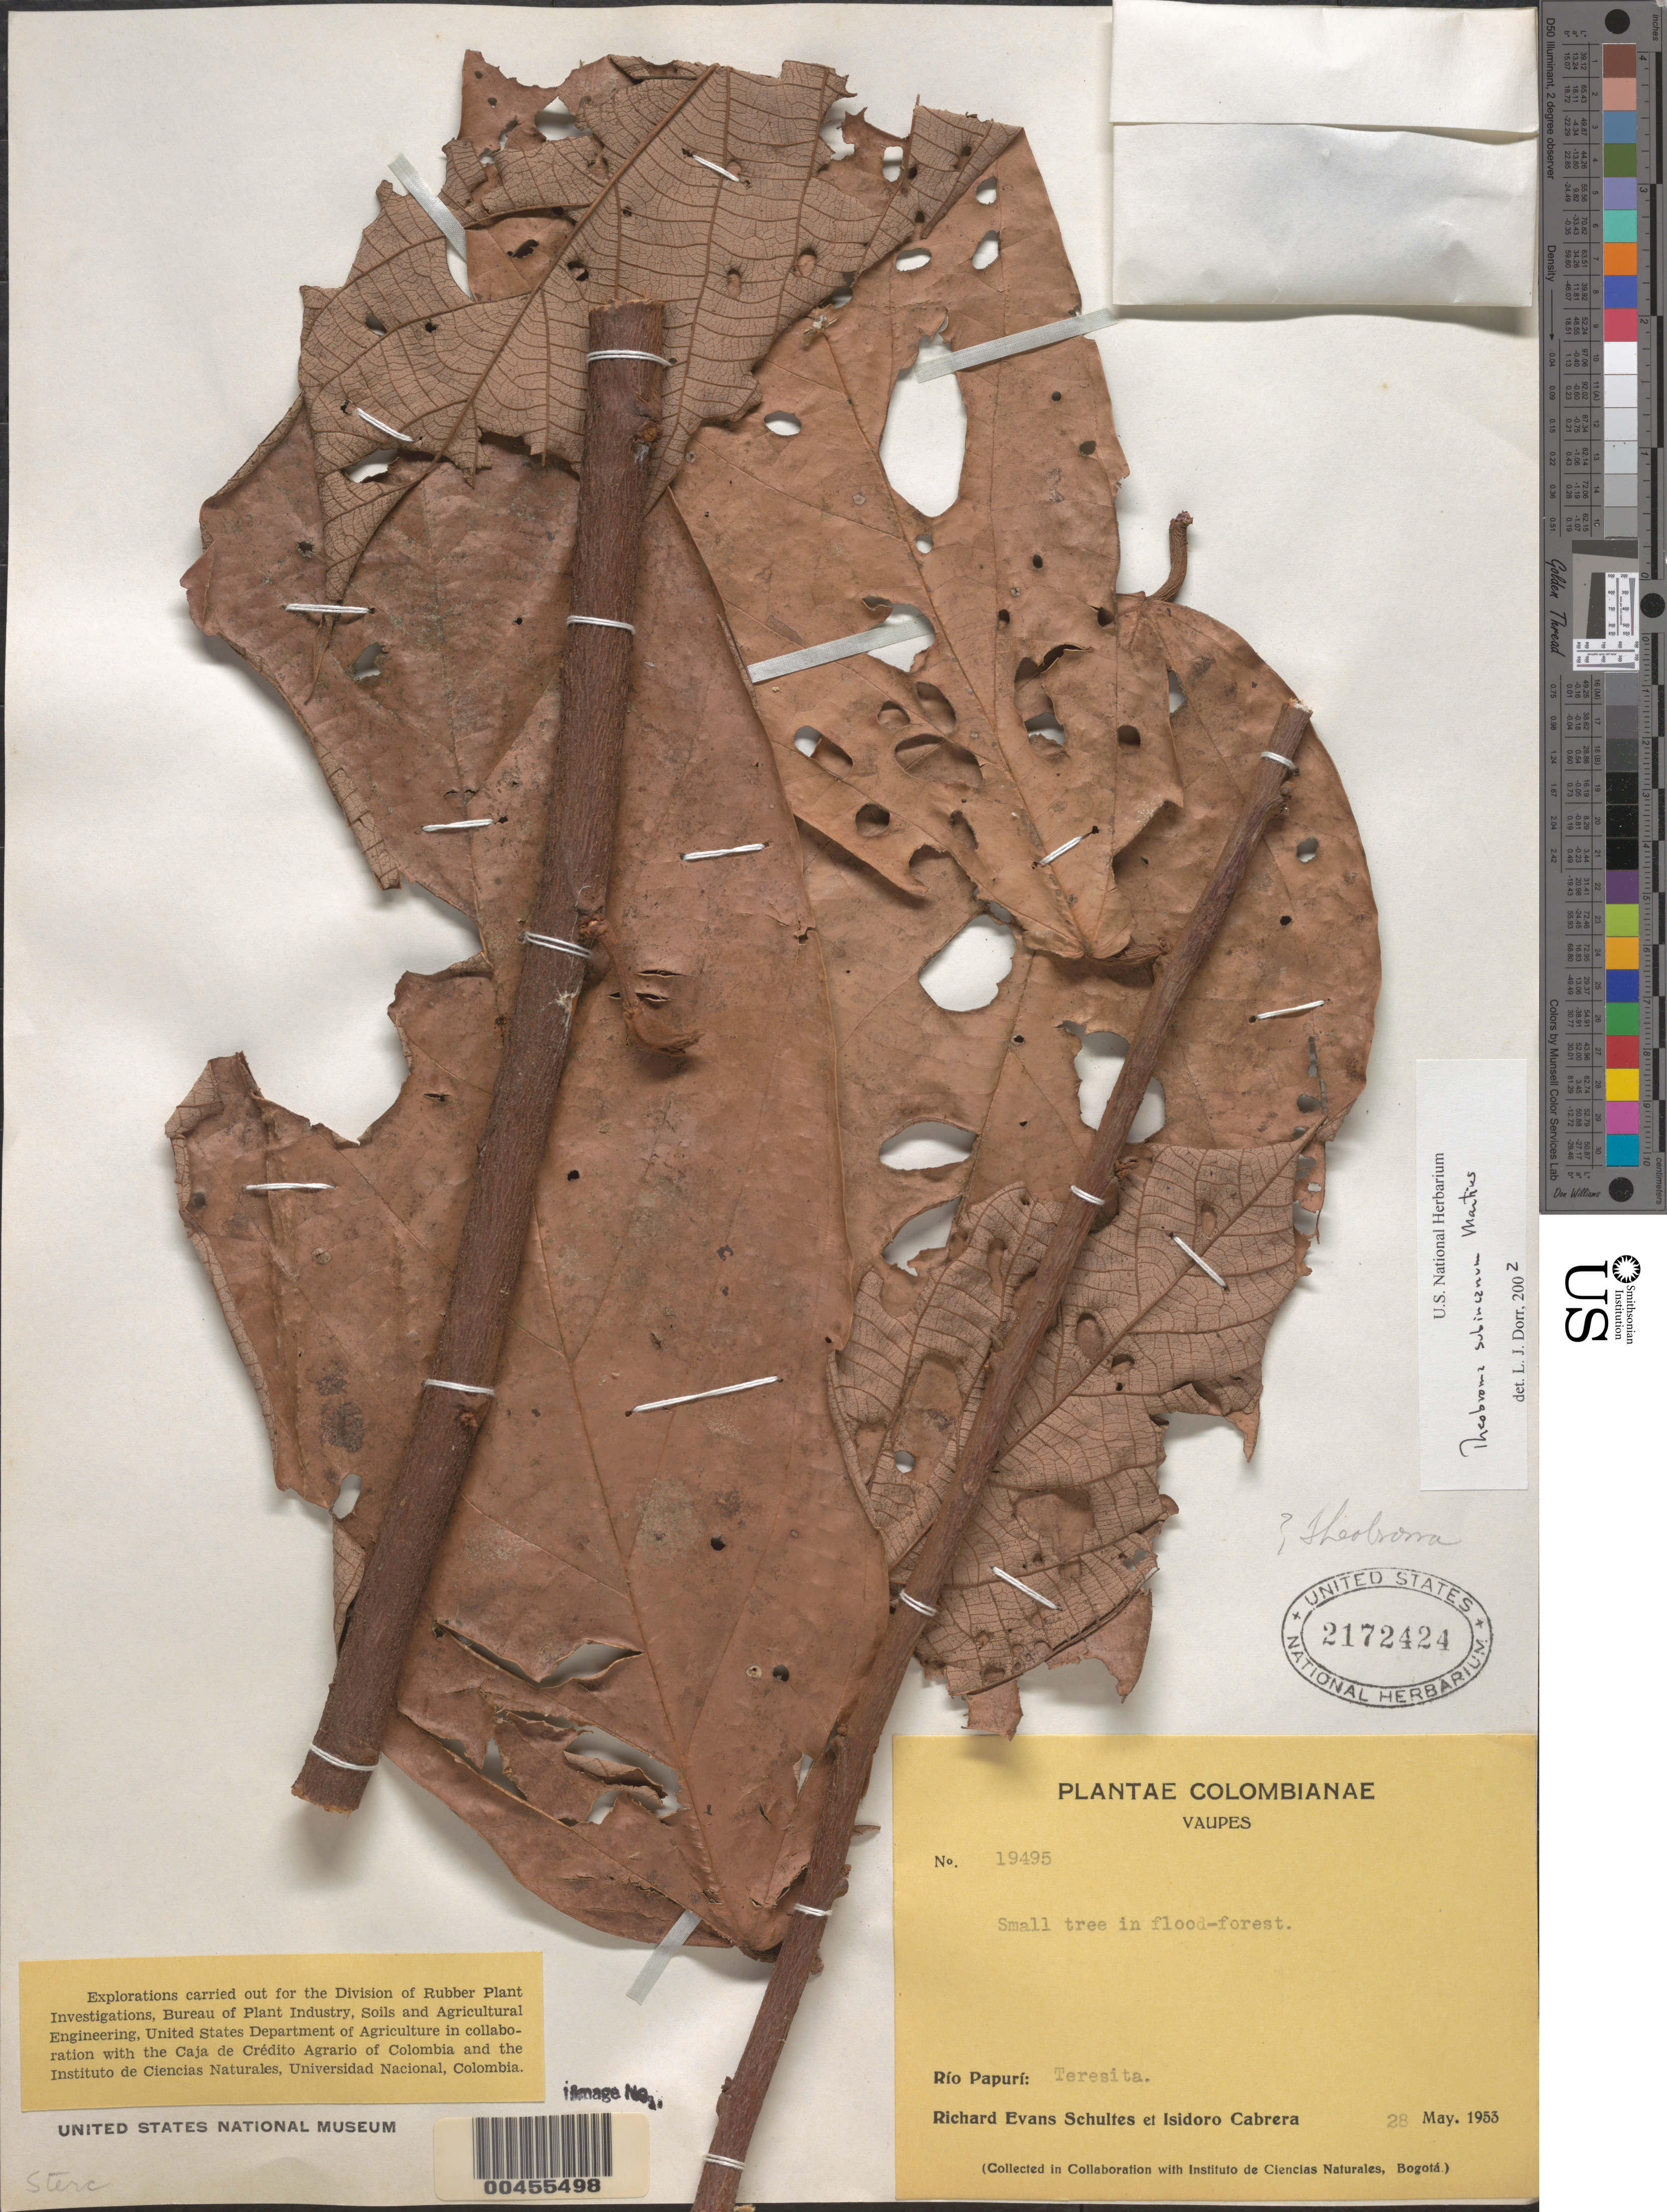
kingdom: Plantae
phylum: Tracheophyta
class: Magnoliopsida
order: Malvales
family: Malvaceae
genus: Theobroma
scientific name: Theobroma subincanum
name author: Mart.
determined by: Dorr, L. J., (BOT), Smithsonian Institution - National Museum of Natural History (UNITED STATES)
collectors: R. E. Schultes & I. Cabera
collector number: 19495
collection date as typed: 28 May 1953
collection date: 1953-05-28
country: Colombia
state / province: Vaupés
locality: Río Papurí; Teresita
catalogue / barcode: US 2172424